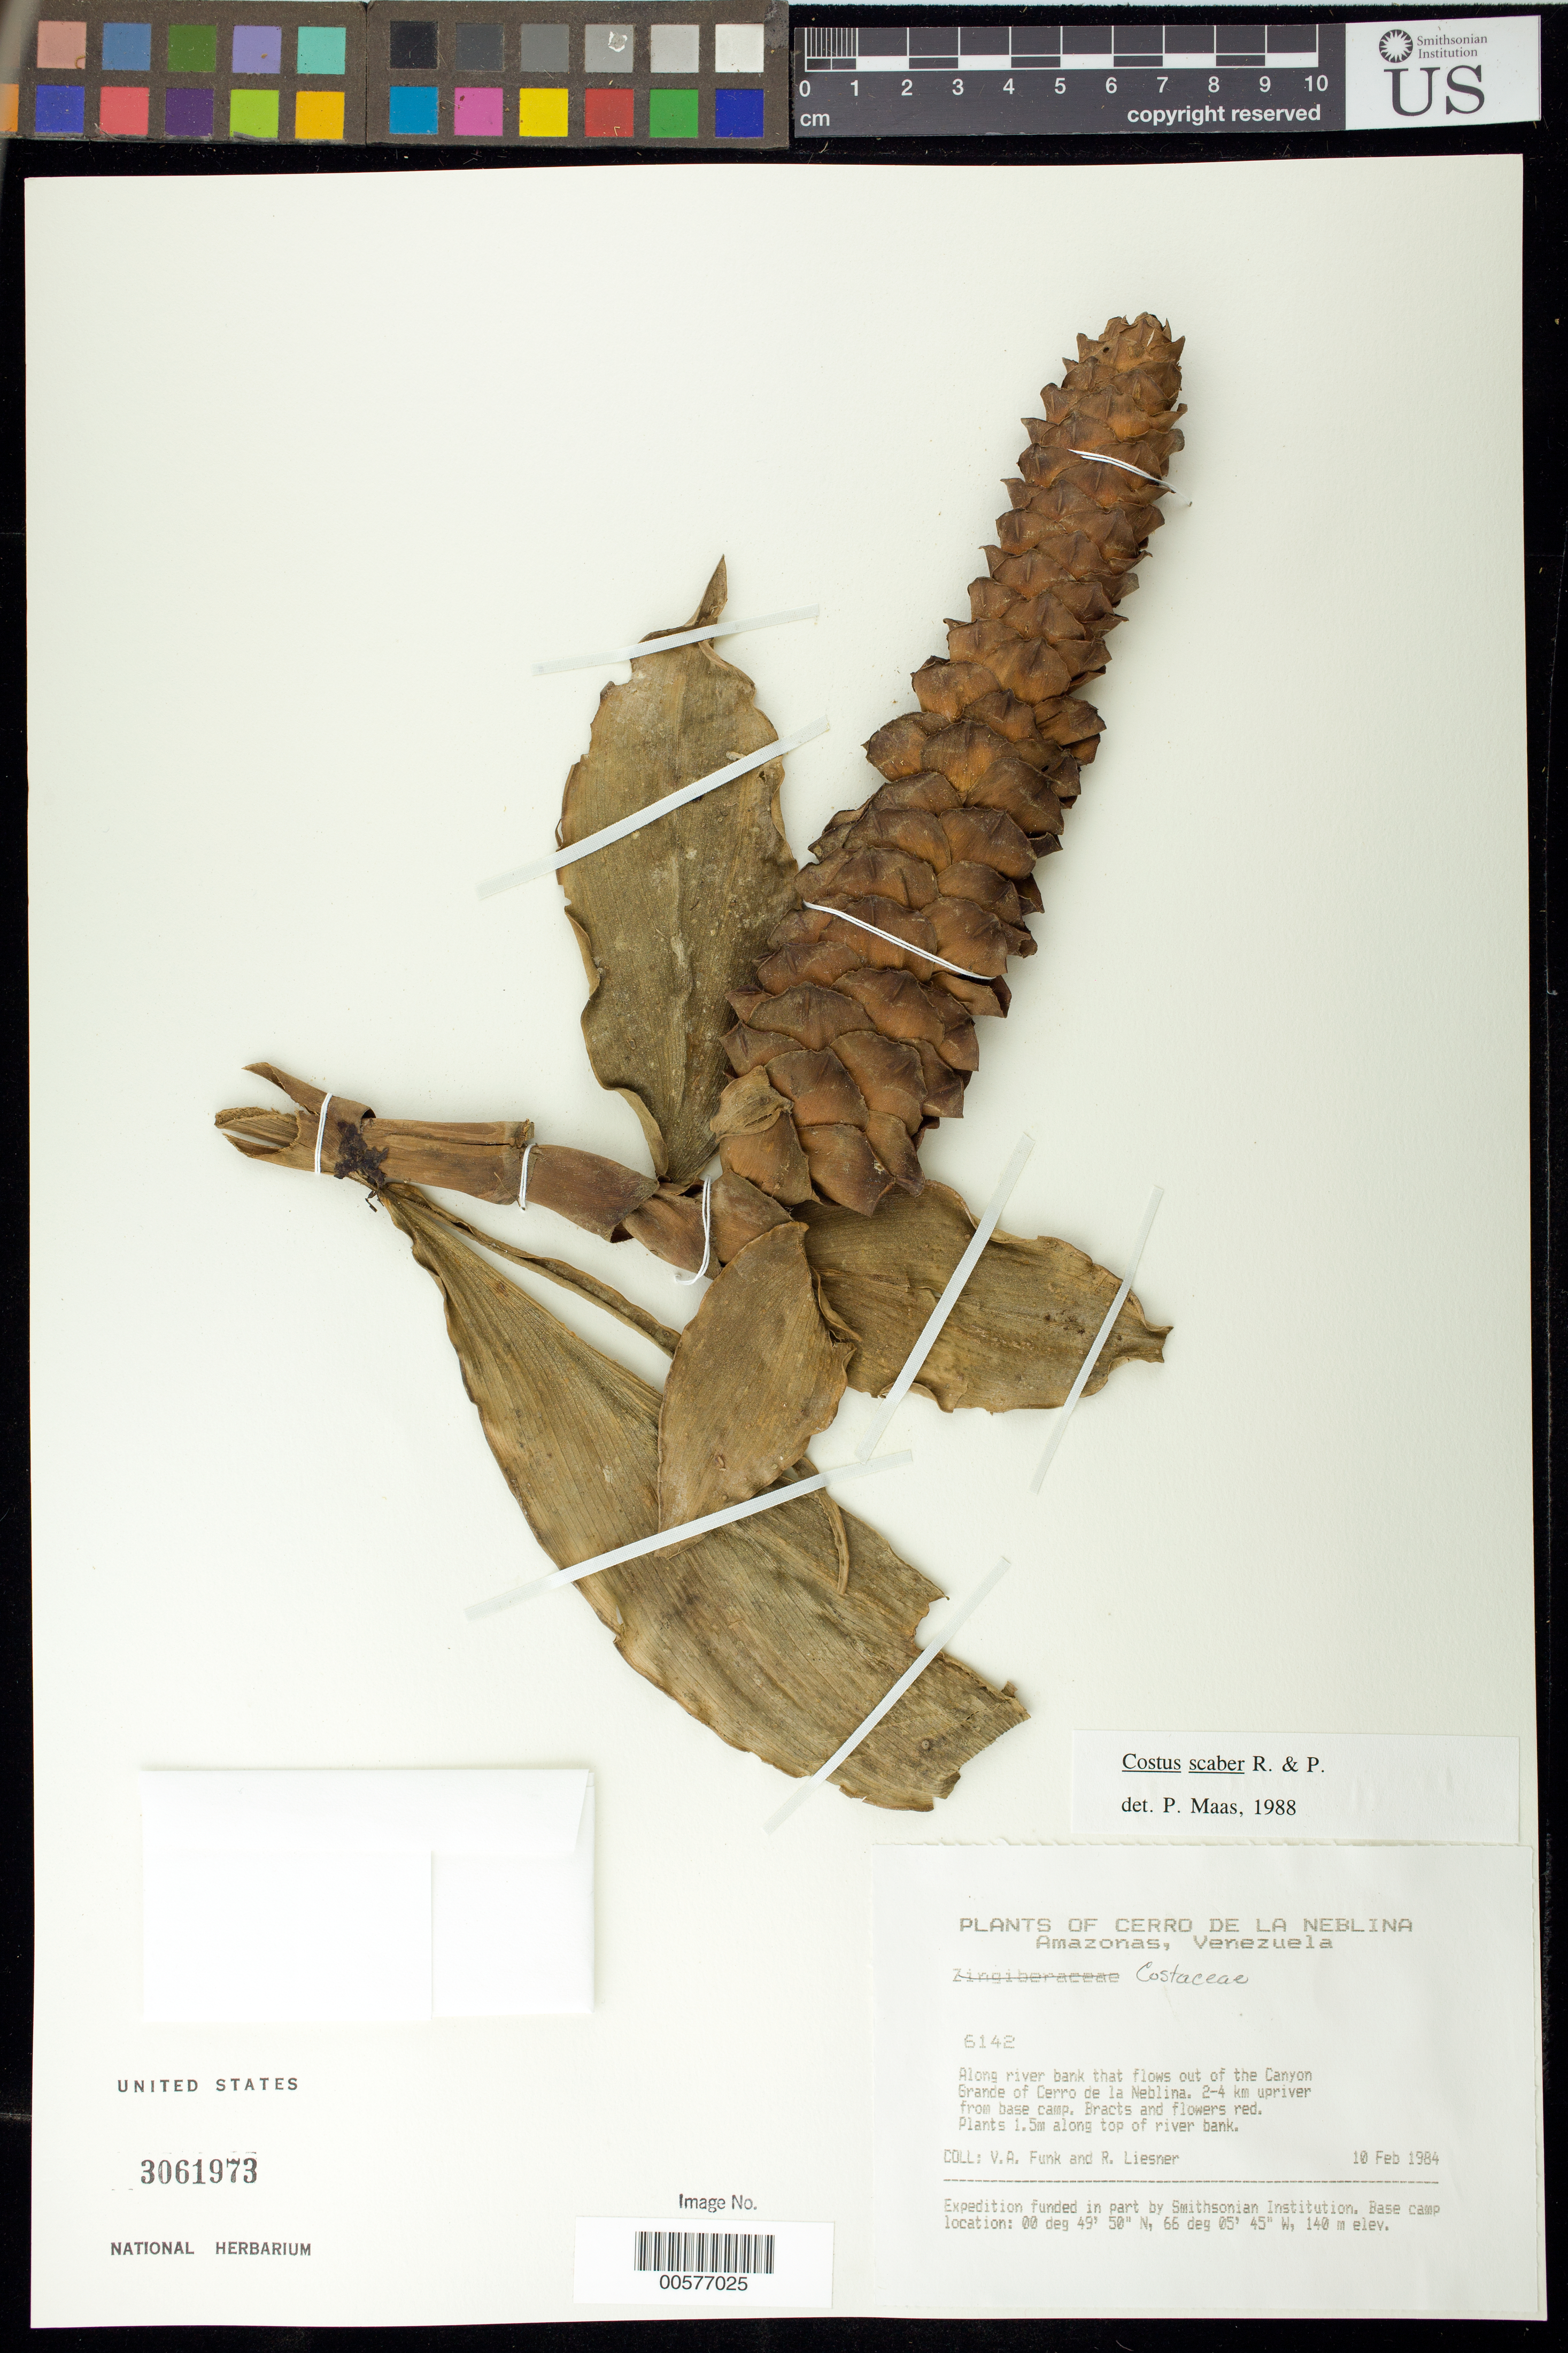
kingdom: Plantae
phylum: Tracheophyta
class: Liliopsida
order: Zingiberales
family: Costaceae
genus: Costus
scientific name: Costus scaber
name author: Ruiz & Pav.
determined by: Maas, Paul J. M.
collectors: V. Funk & R. L. Liesner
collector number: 6142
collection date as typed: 10 Feb 1984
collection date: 1984-02-10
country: Venezuela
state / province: Amazonas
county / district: Rio Negro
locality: Cerro de la Neblina; river that flows out of the Canyon Grande of Cerro de la Neblina; down river from base camp; 1.5 m along top of river bank.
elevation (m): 140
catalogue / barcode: US 3061973